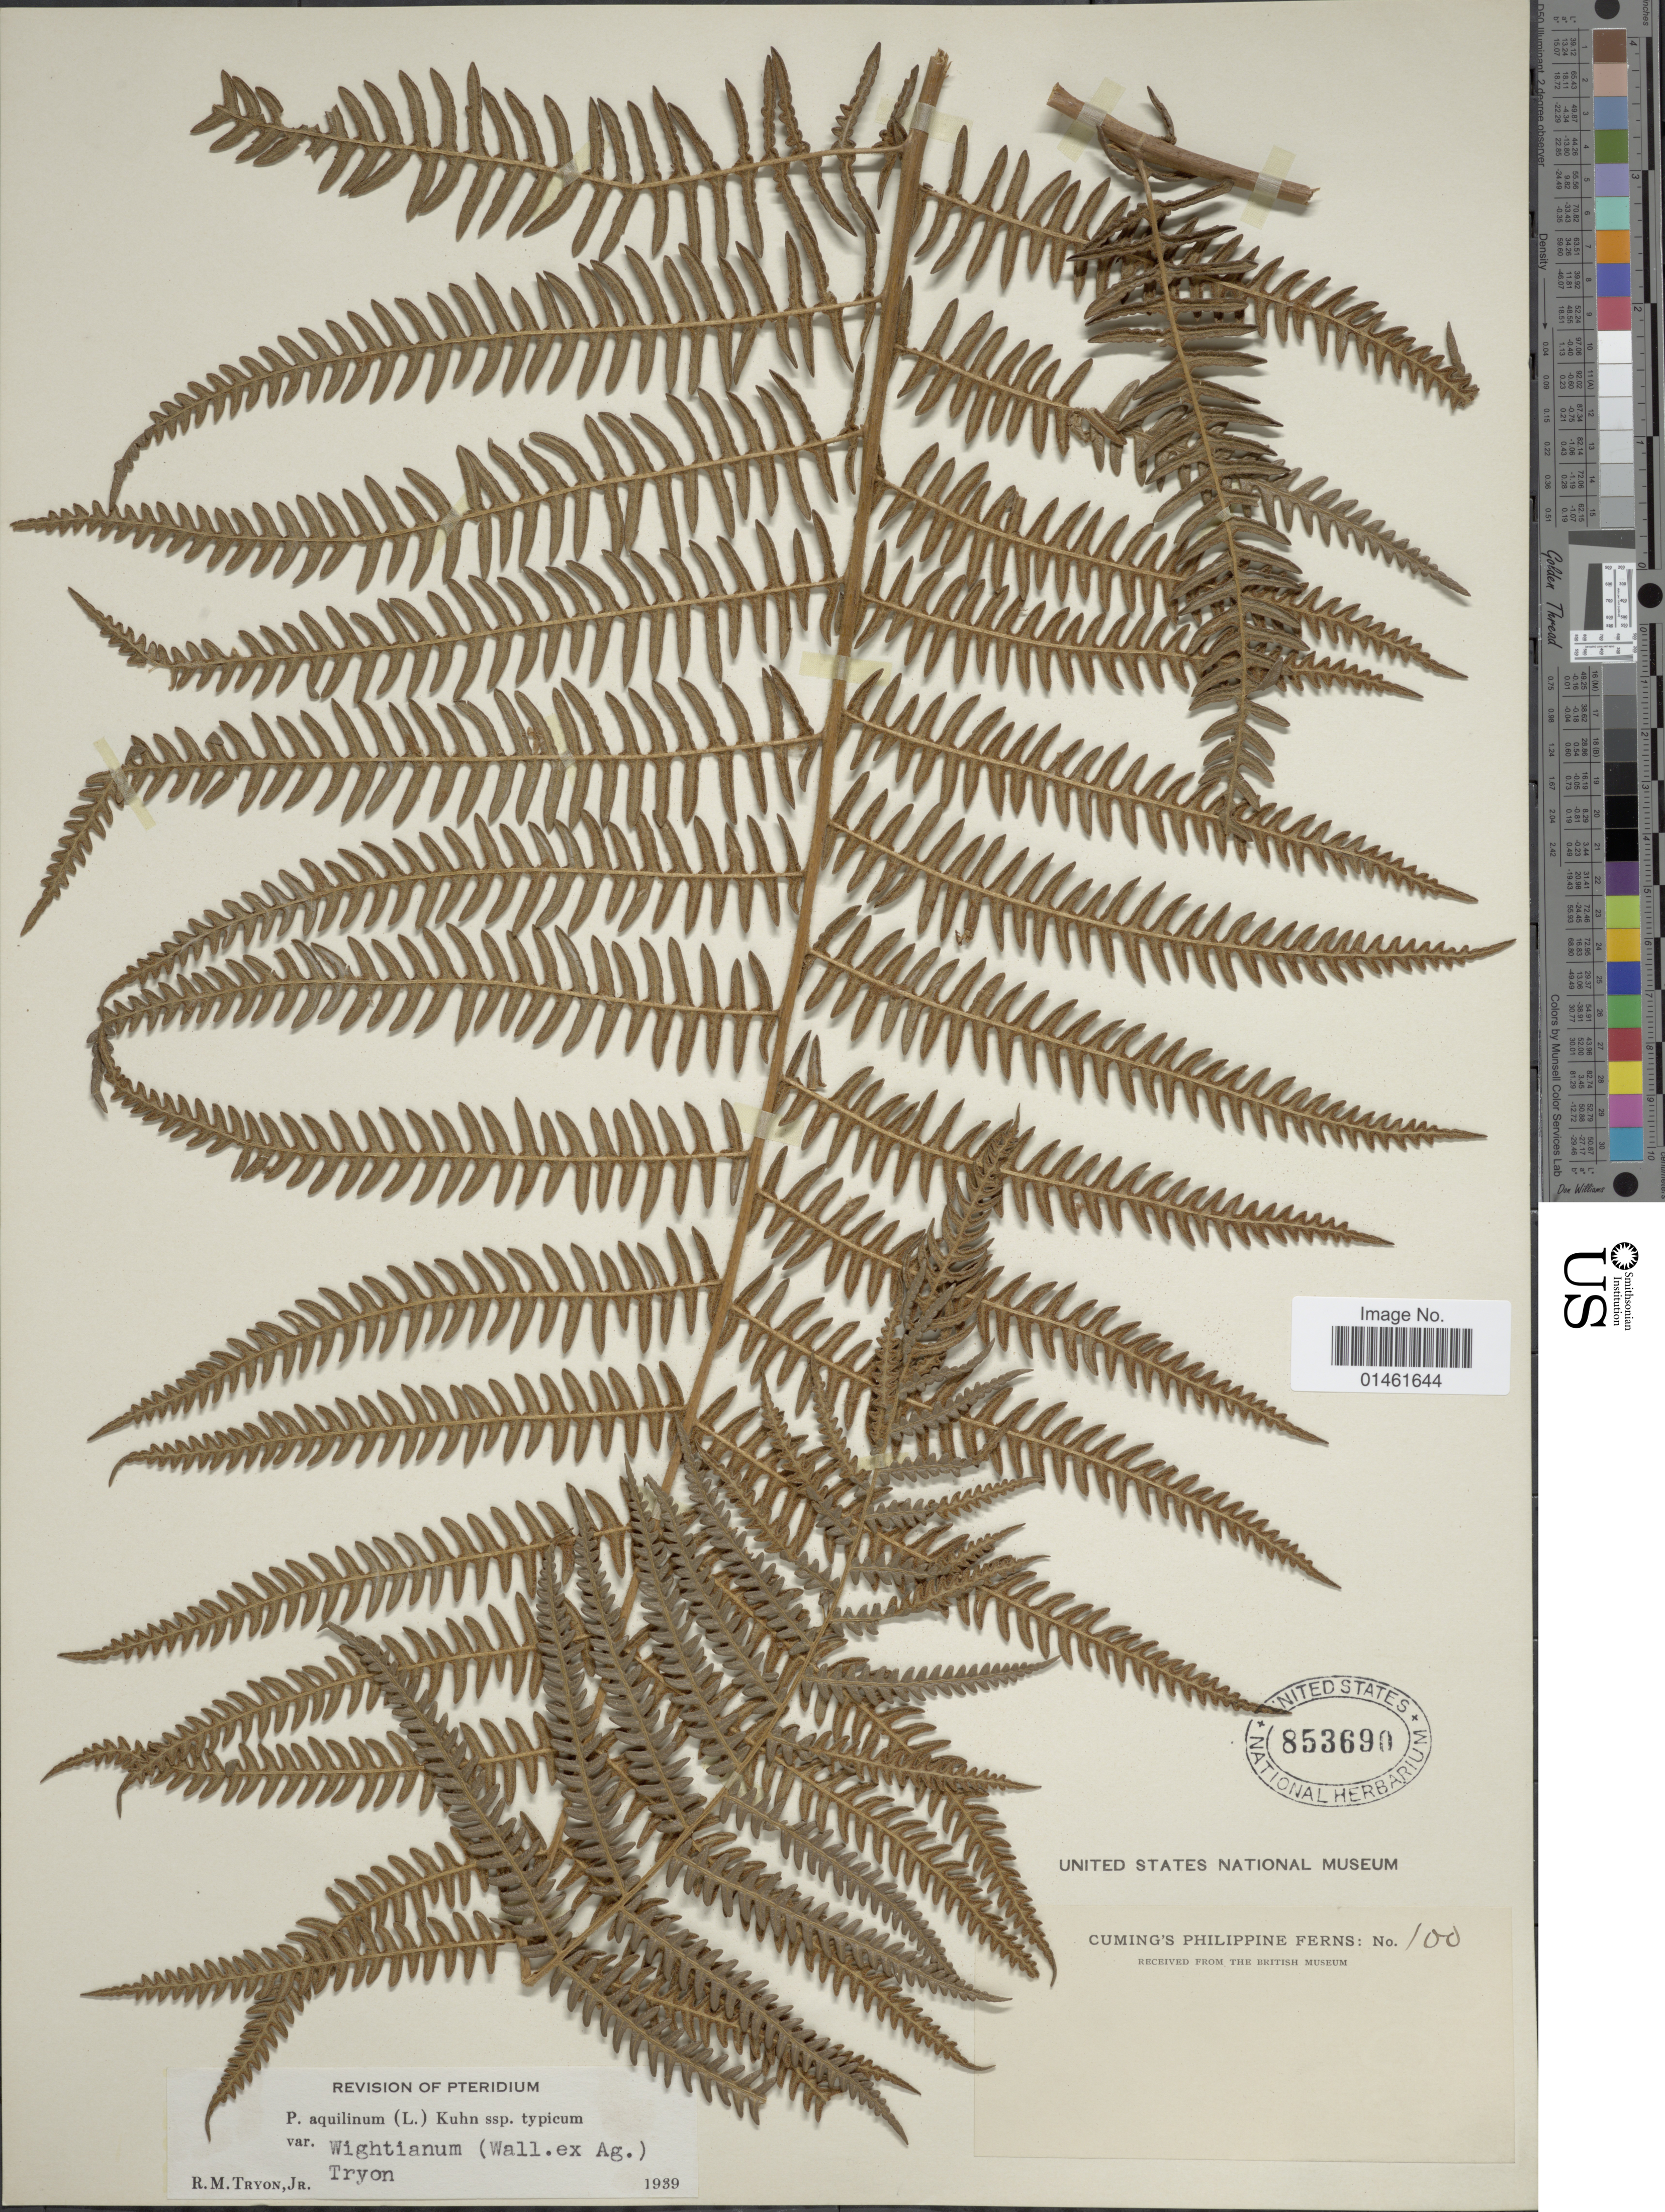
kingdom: Plantae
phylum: Tracheophyta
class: Polypodiopsida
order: Polypodiales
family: Dennstaedtiaceae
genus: Pteridium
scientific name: Pteridium aquilinum var. wightianum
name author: (J. Agardh) R.M. Tryon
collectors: -. Cuming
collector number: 100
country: Philippines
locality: Philippine Ferns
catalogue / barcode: US 853690